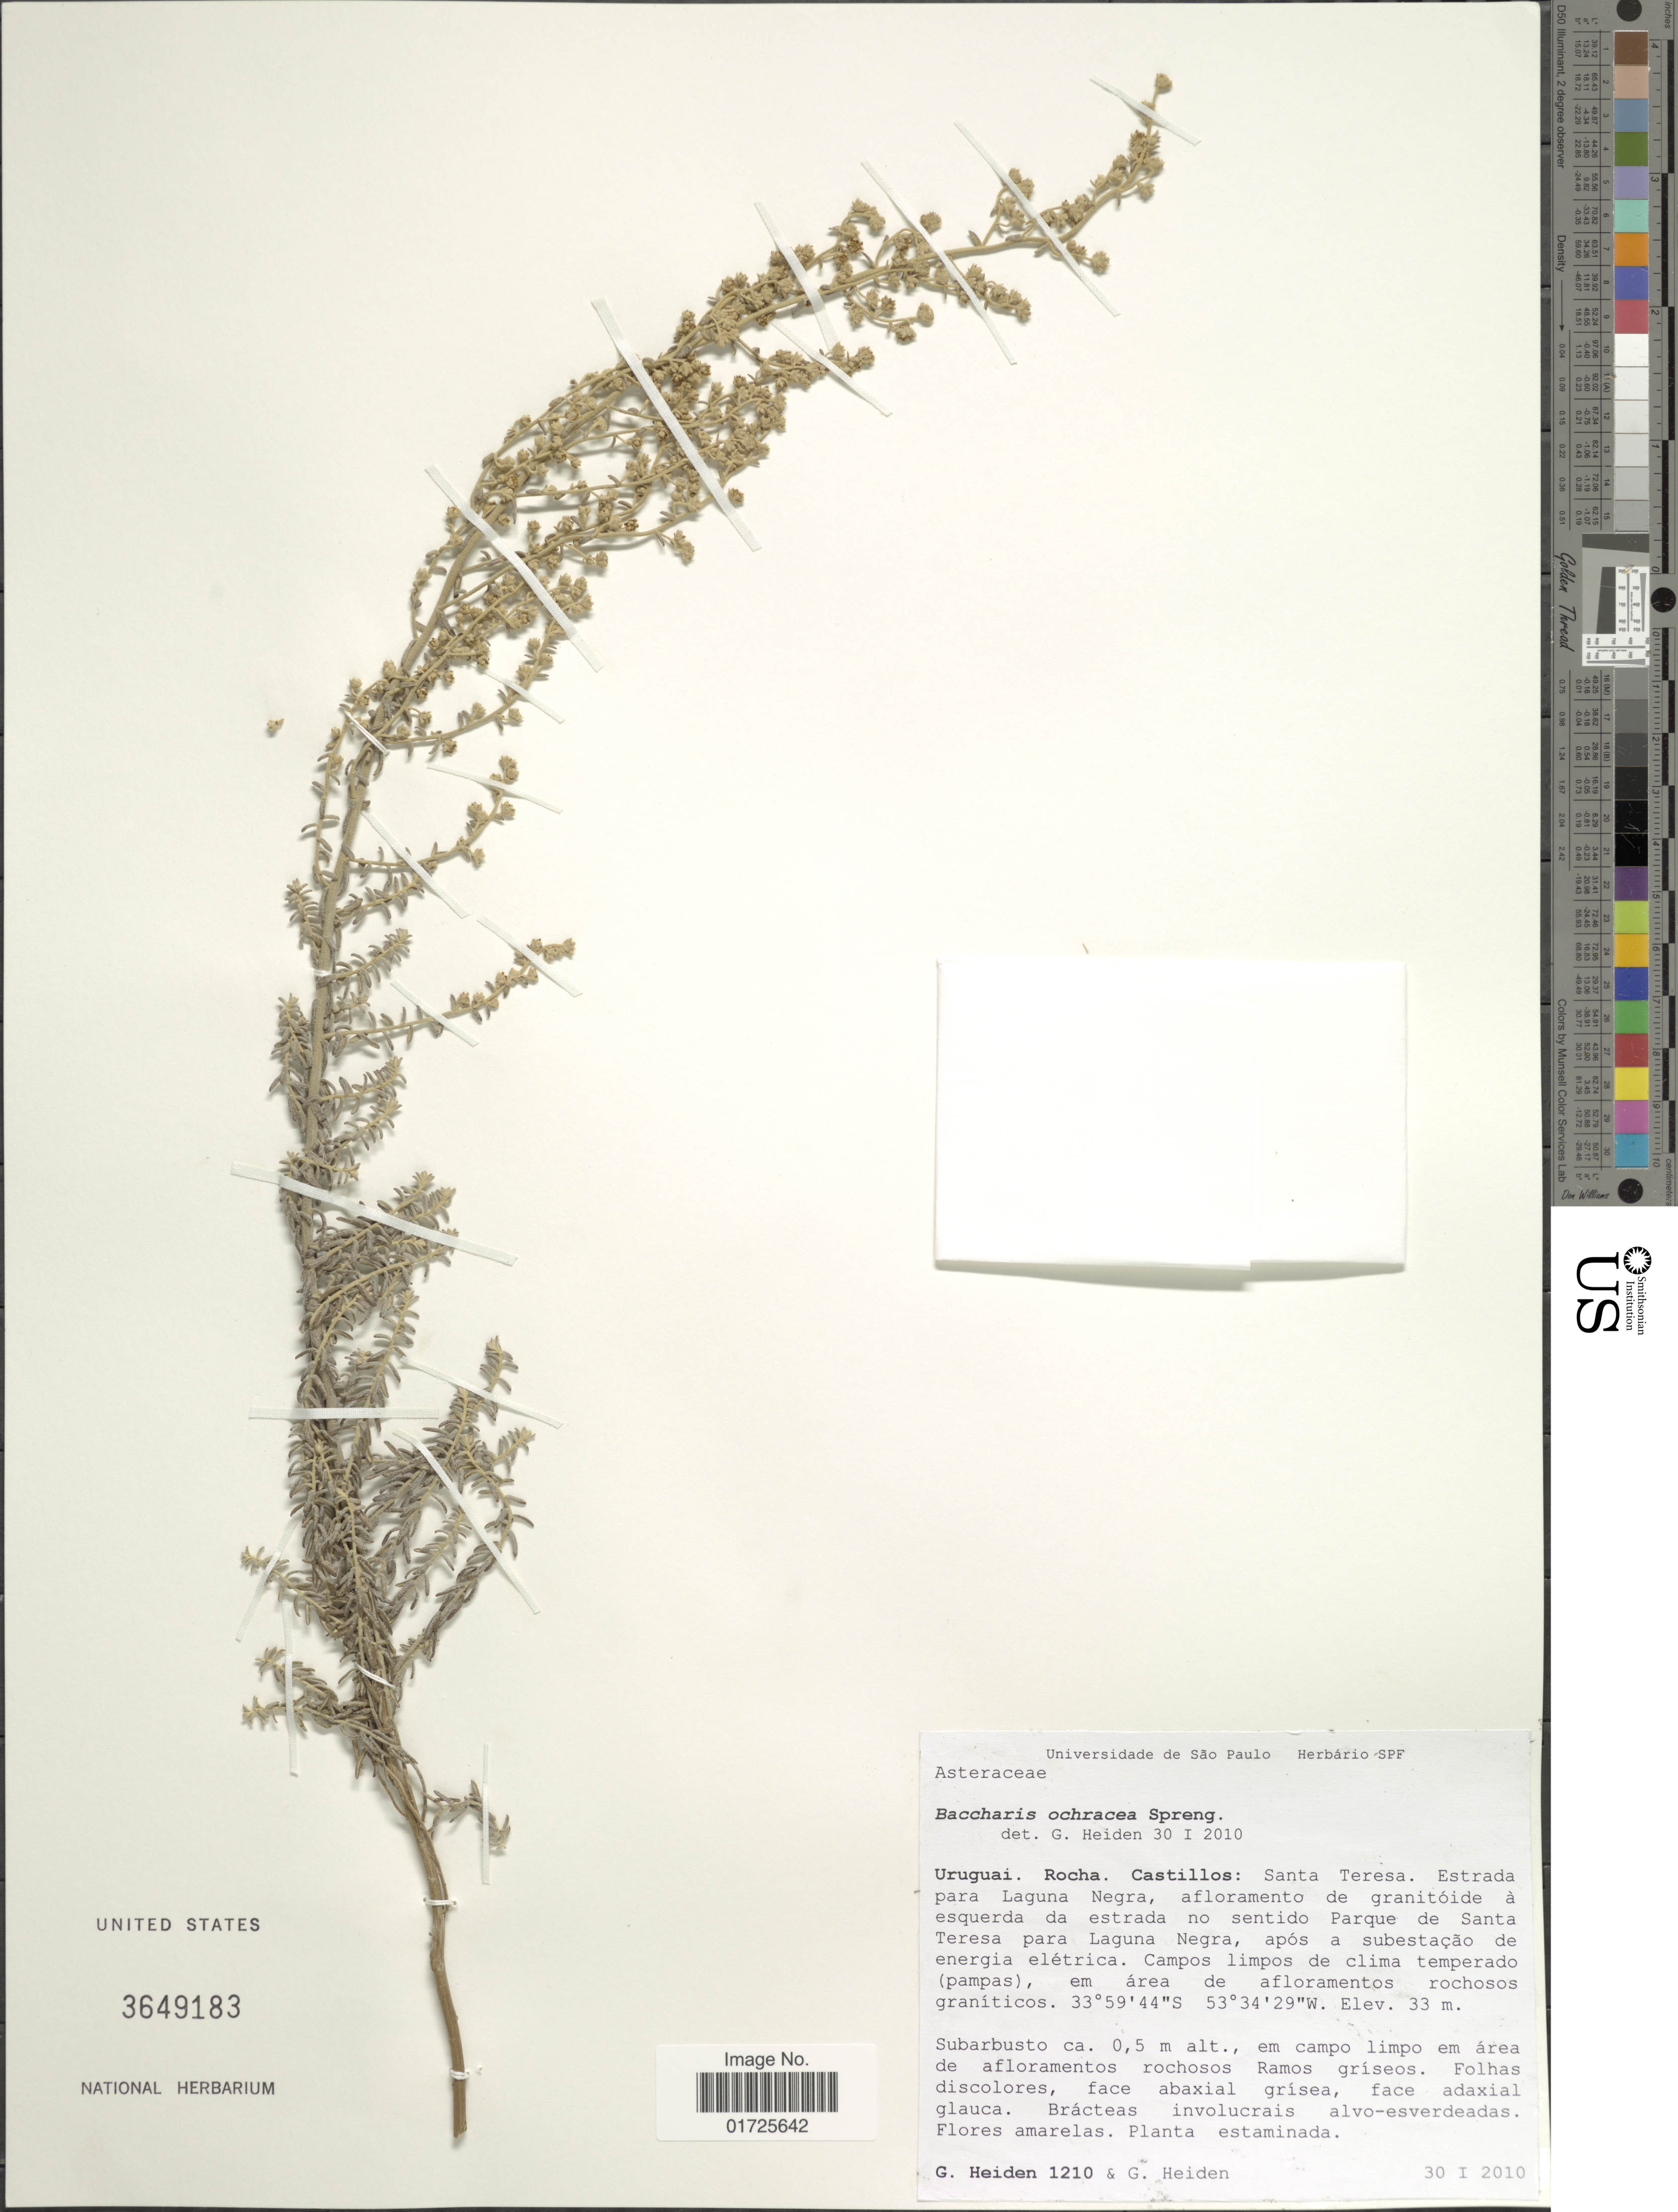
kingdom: Plantae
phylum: Tracheophyta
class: Magnoliopsida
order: Asterales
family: Asteraceae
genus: Baccharis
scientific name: Baccharis ochracea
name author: Spreng.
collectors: G. Heiden & G. Heiden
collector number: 1210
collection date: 2010-01-30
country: Uruguay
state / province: Rocha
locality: Uruguai. Castillos: Santa Teresa. Estrada para Laguna Negra, afloramento de granitóide à esquerda da estrada no sentido Parque de Santa Teresa para Laguna Negra, após a subestação de energia elétrica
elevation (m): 33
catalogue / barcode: US 3649183